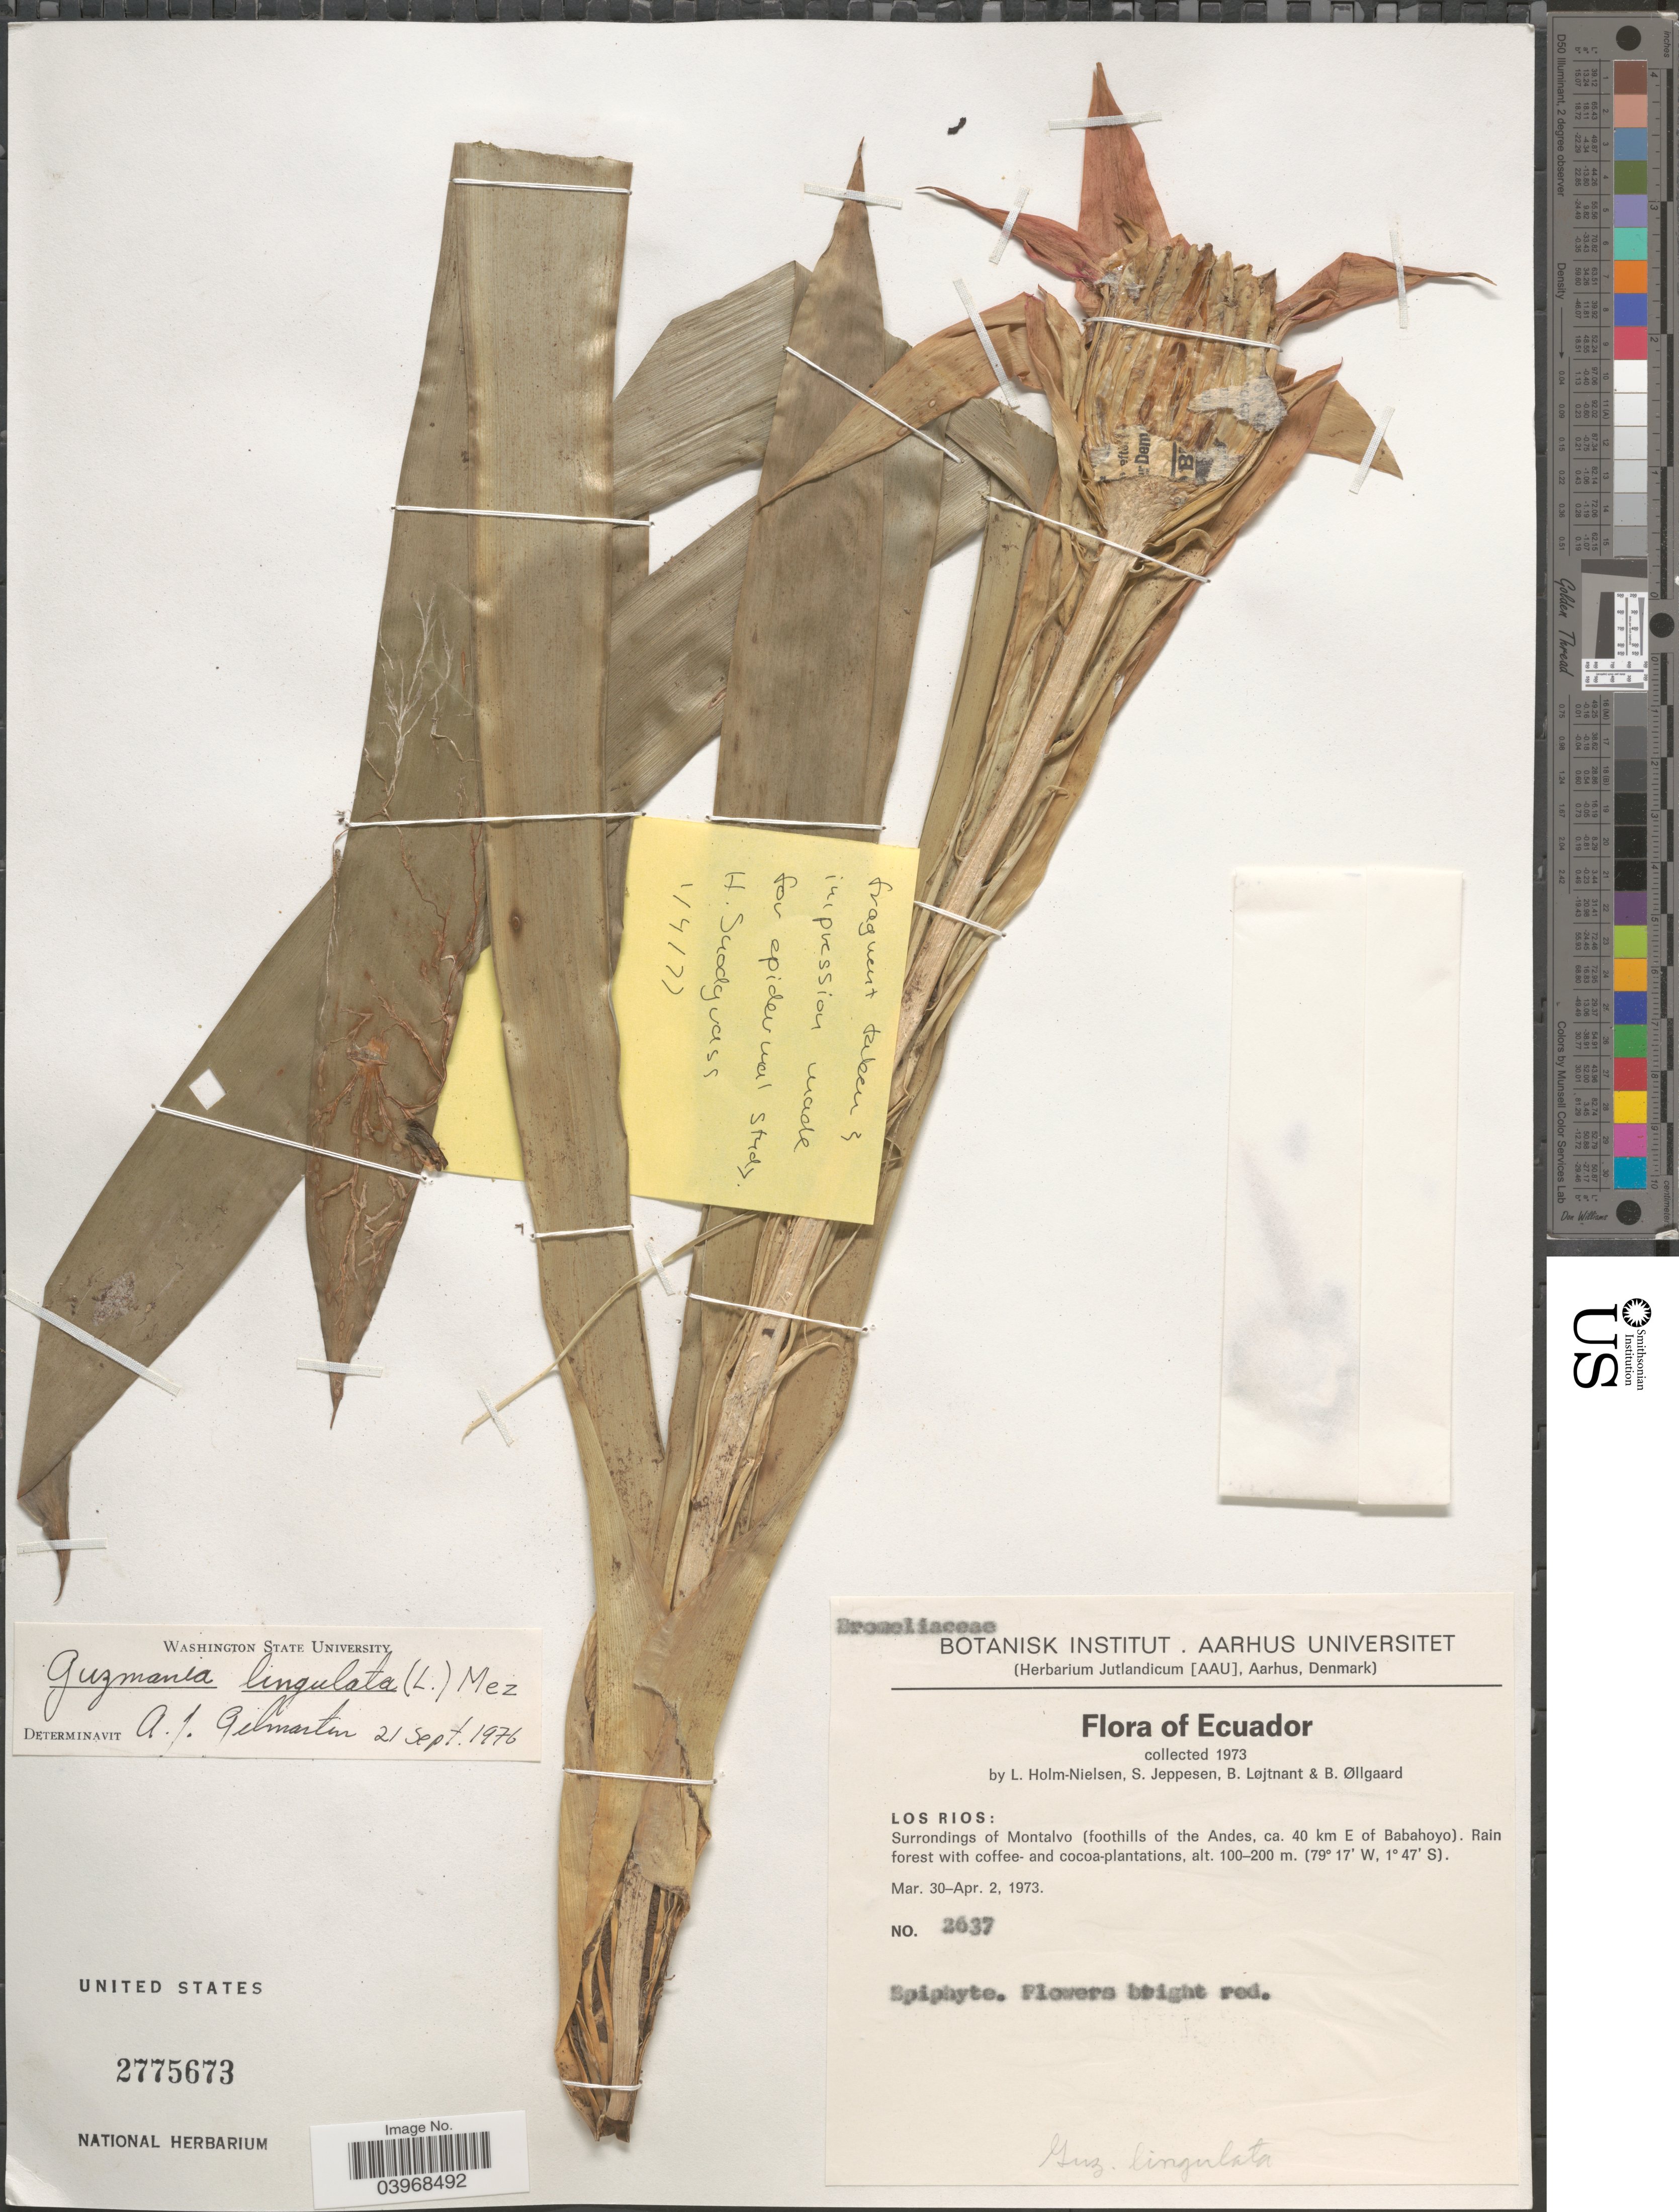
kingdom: Plantae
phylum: Tracheophyta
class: Liliopsida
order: Poales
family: Bromeliaceae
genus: Guzmania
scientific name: Guzmania lingulata var. cardinalis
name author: (André) Mez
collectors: L. Holm-Nielsen, S. Jeppesen, B. Löjtnant & B. Øllgaard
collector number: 2637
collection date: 1973-03-30/1973-04-02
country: Ecuador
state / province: Los Ríos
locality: Surrondings of montalvo (foothills of the Andes, ca. 40 km E of Babahoyo).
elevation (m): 100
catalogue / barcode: US 2775673